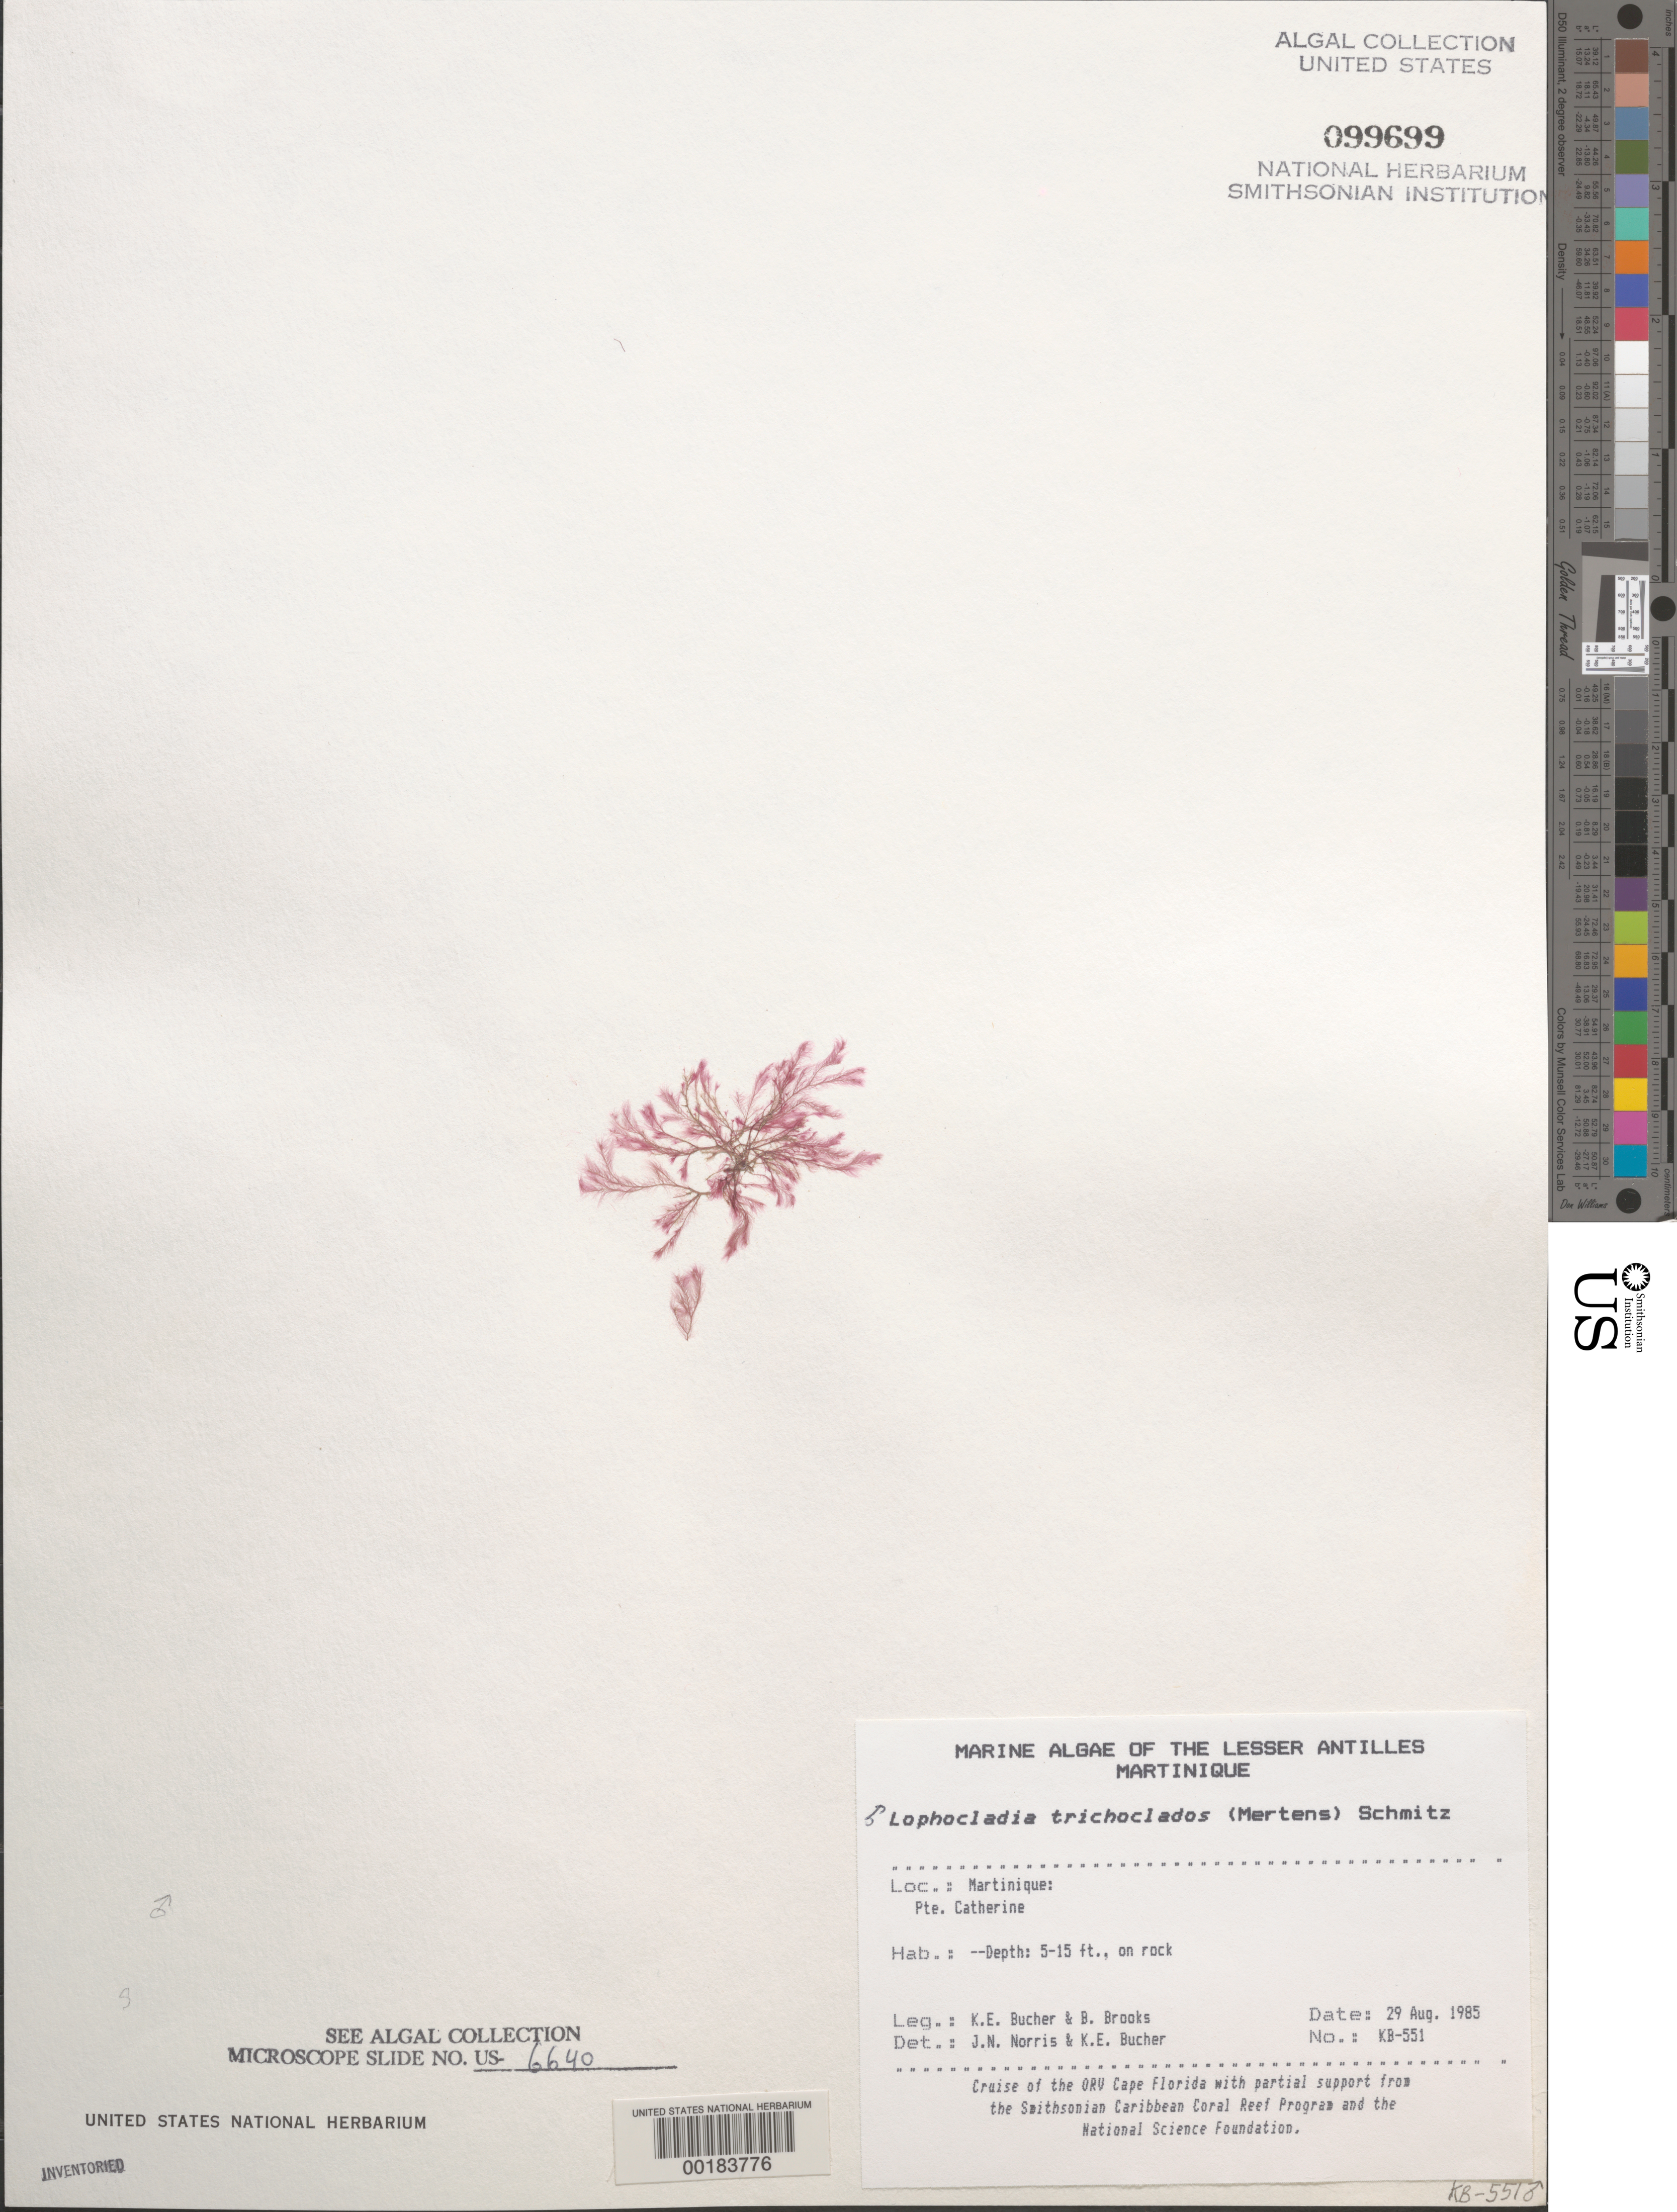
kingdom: Plantae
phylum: Rhodophyta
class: Florideophyceae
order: Ceramiales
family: Rhodomelaceae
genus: Lophocladia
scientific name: Lophocladia trichoclados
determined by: Norris, J. N.; Bucher, K. E.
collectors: K. E. Bucher & B. Brooks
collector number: Kb-551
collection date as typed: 29 Aug 1985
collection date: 1985-08-29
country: Martinique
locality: Pointe Catherine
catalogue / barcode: US 99699